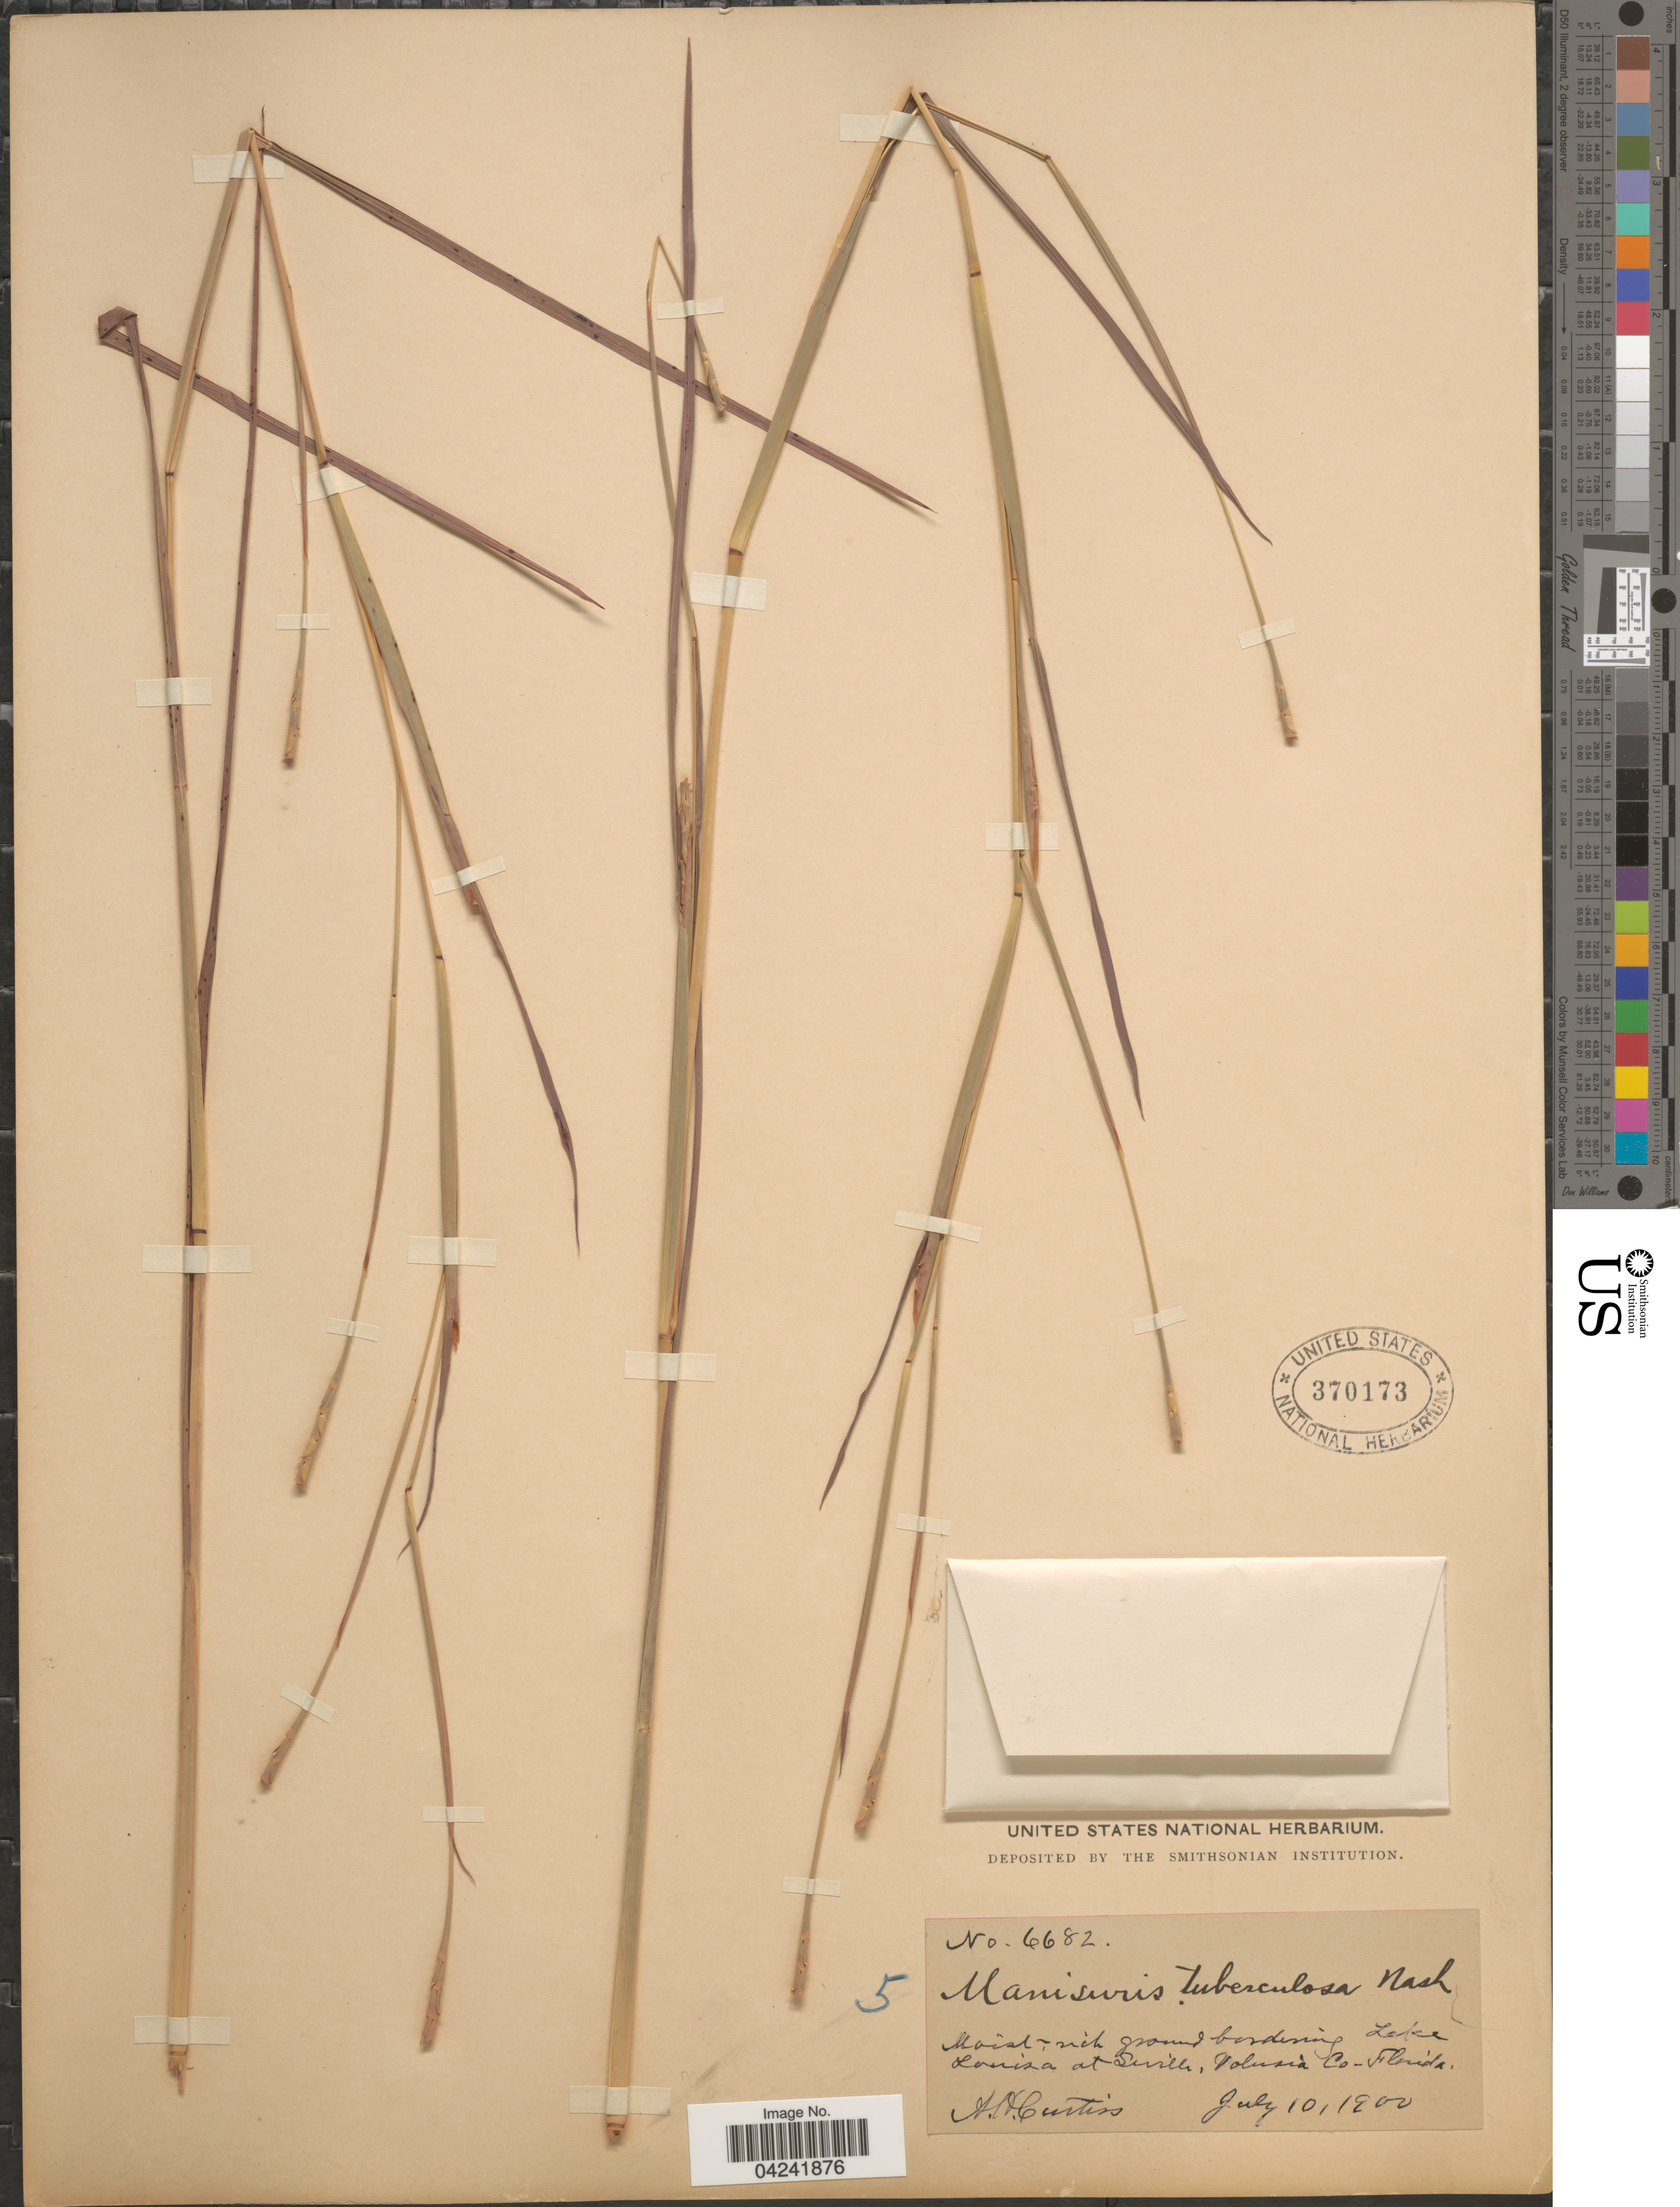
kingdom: Plantae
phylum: Tracheophyta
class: Liliopsida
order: Poales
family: Poaceae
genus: Mnesithea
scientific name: Mnesithea tuberculosa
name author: (Nash) de Koning & Sosef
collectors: A. H. Curtiss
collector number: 6682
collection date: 1900-07-10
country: United States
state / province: Florida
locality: Moist rich ground bordering Lake Louisa at Seville, Volusia Co.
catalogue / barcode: US 370173